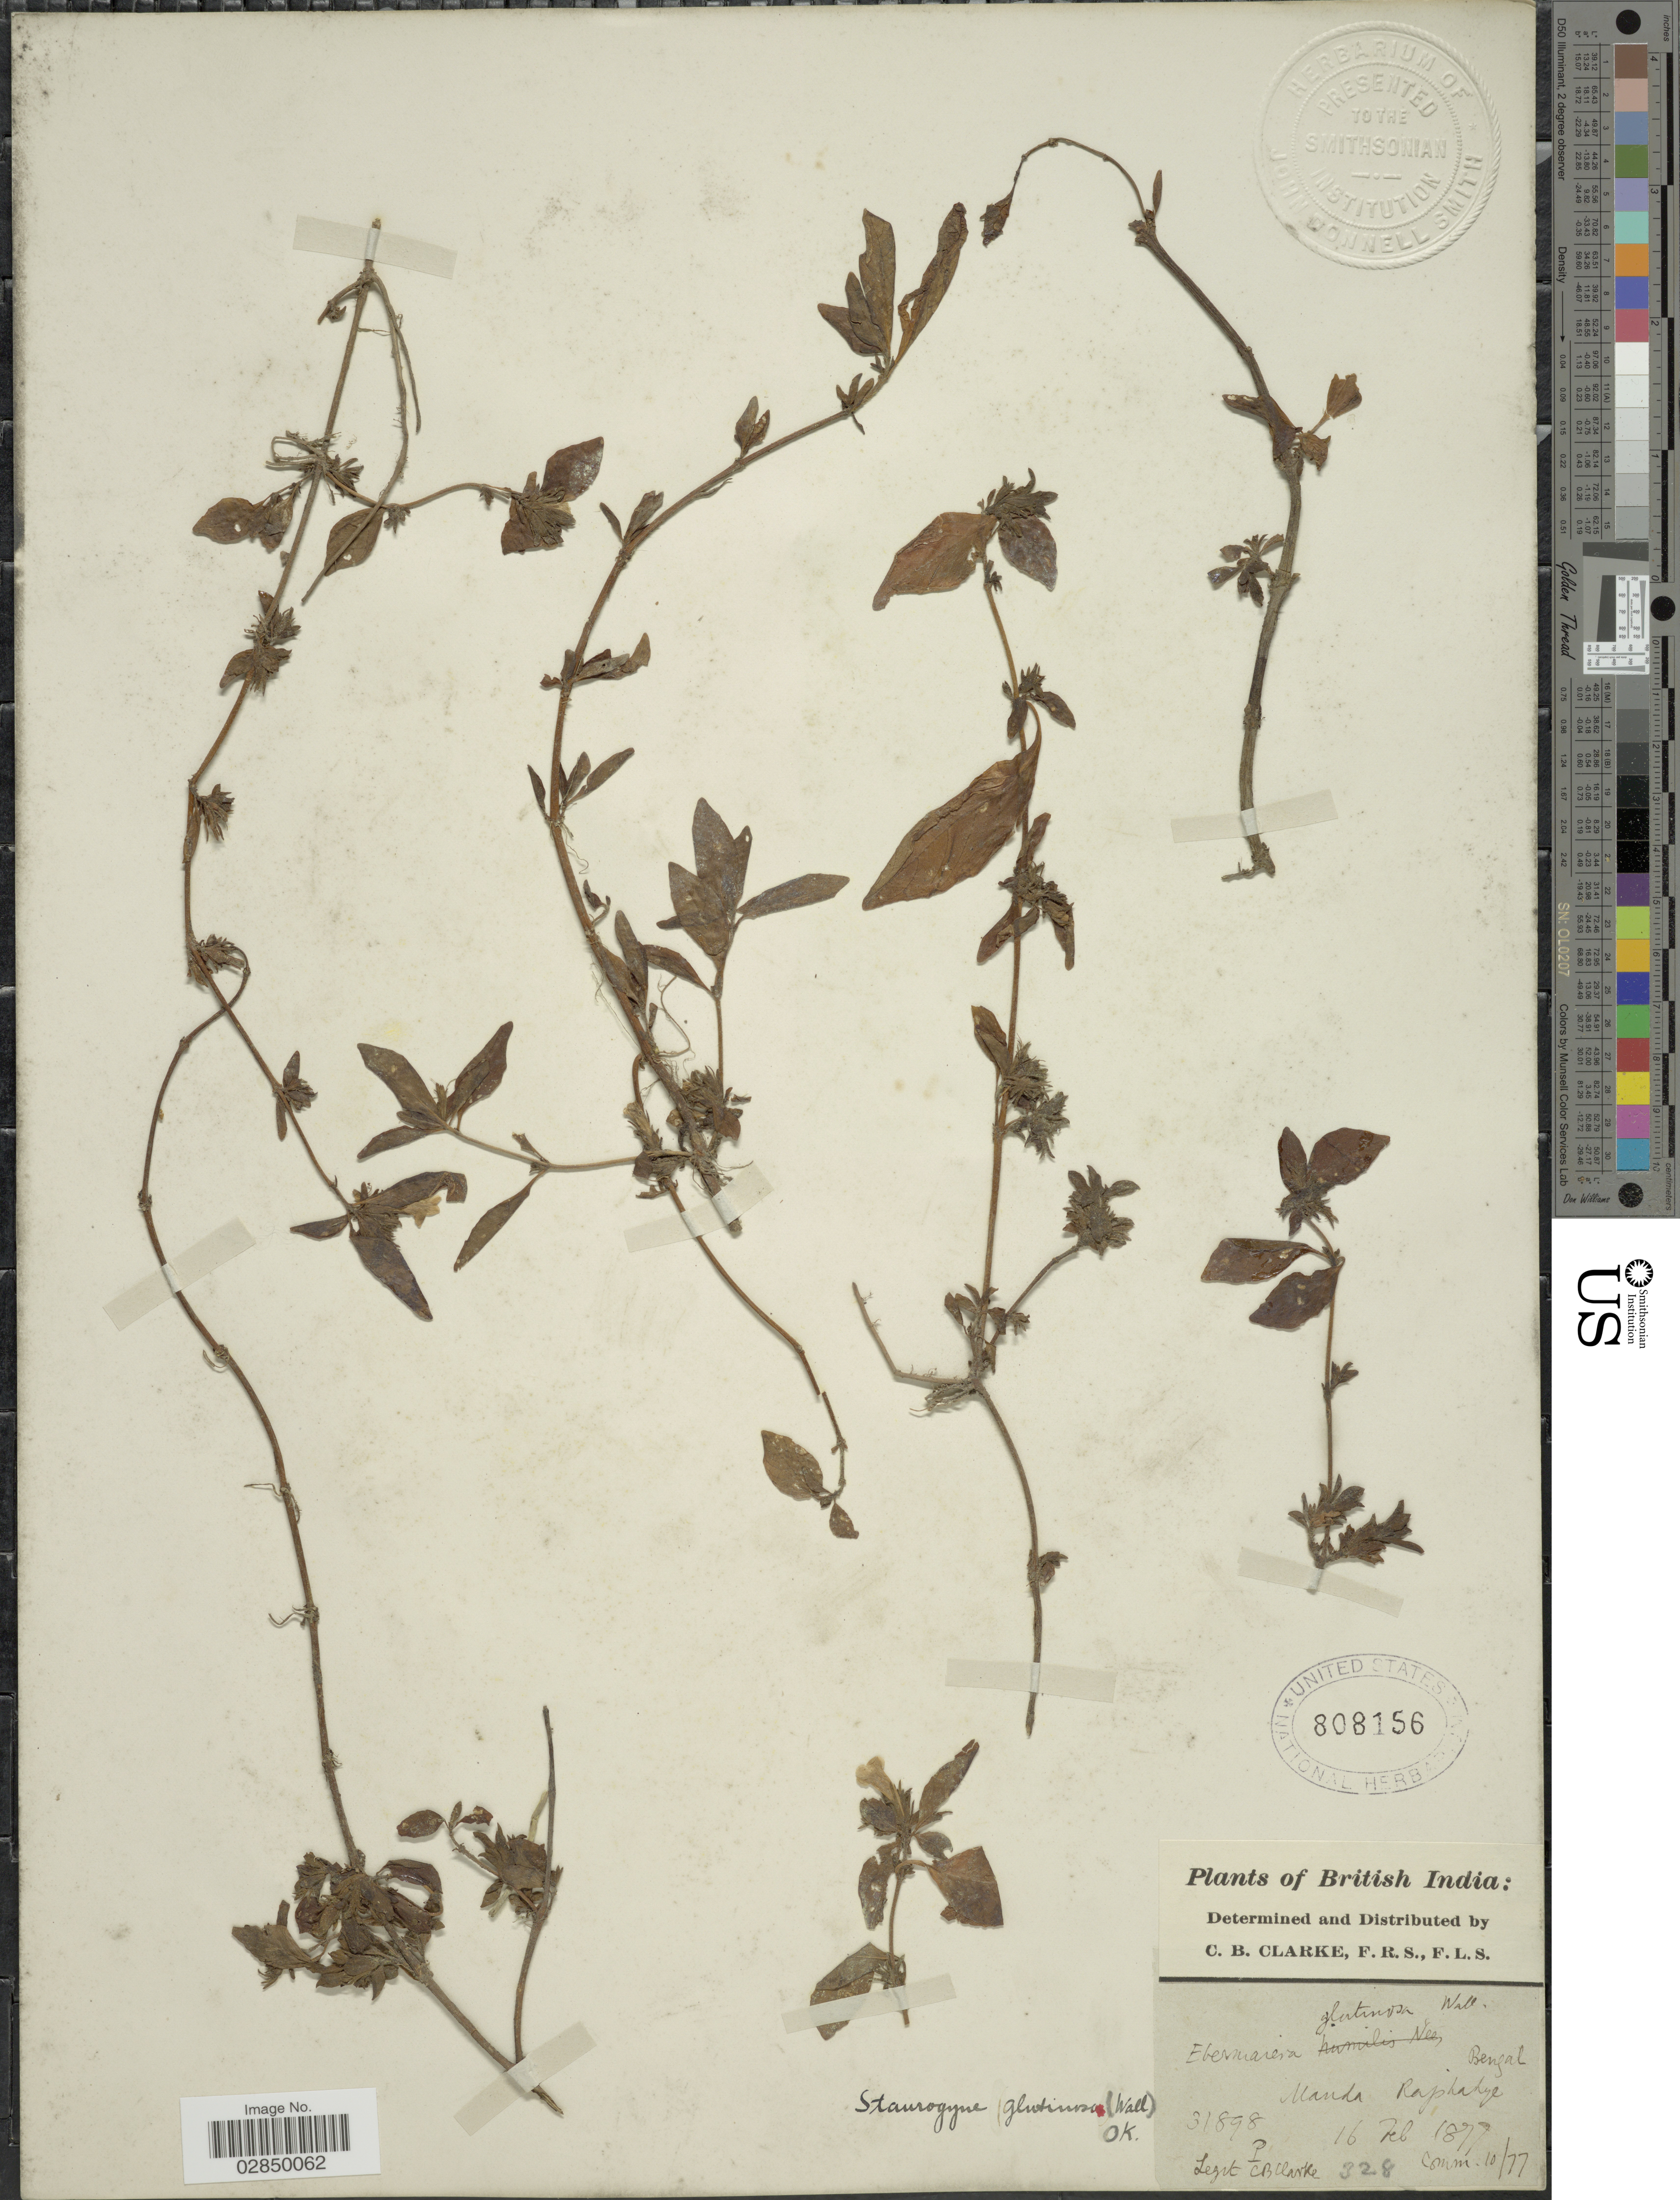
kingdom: Plantae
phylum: Tracheophyta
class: Magnoliopsida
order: Lamiales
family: Acanthaceae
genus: Staurogyne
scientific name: Staurogyne glutinosa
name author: Lindau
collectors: C. B. Clarke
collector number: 31898P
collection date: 1879-02-16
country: Bangladesh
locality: British India. Bengal. Manda Rajshahye.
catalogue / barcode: US 808156